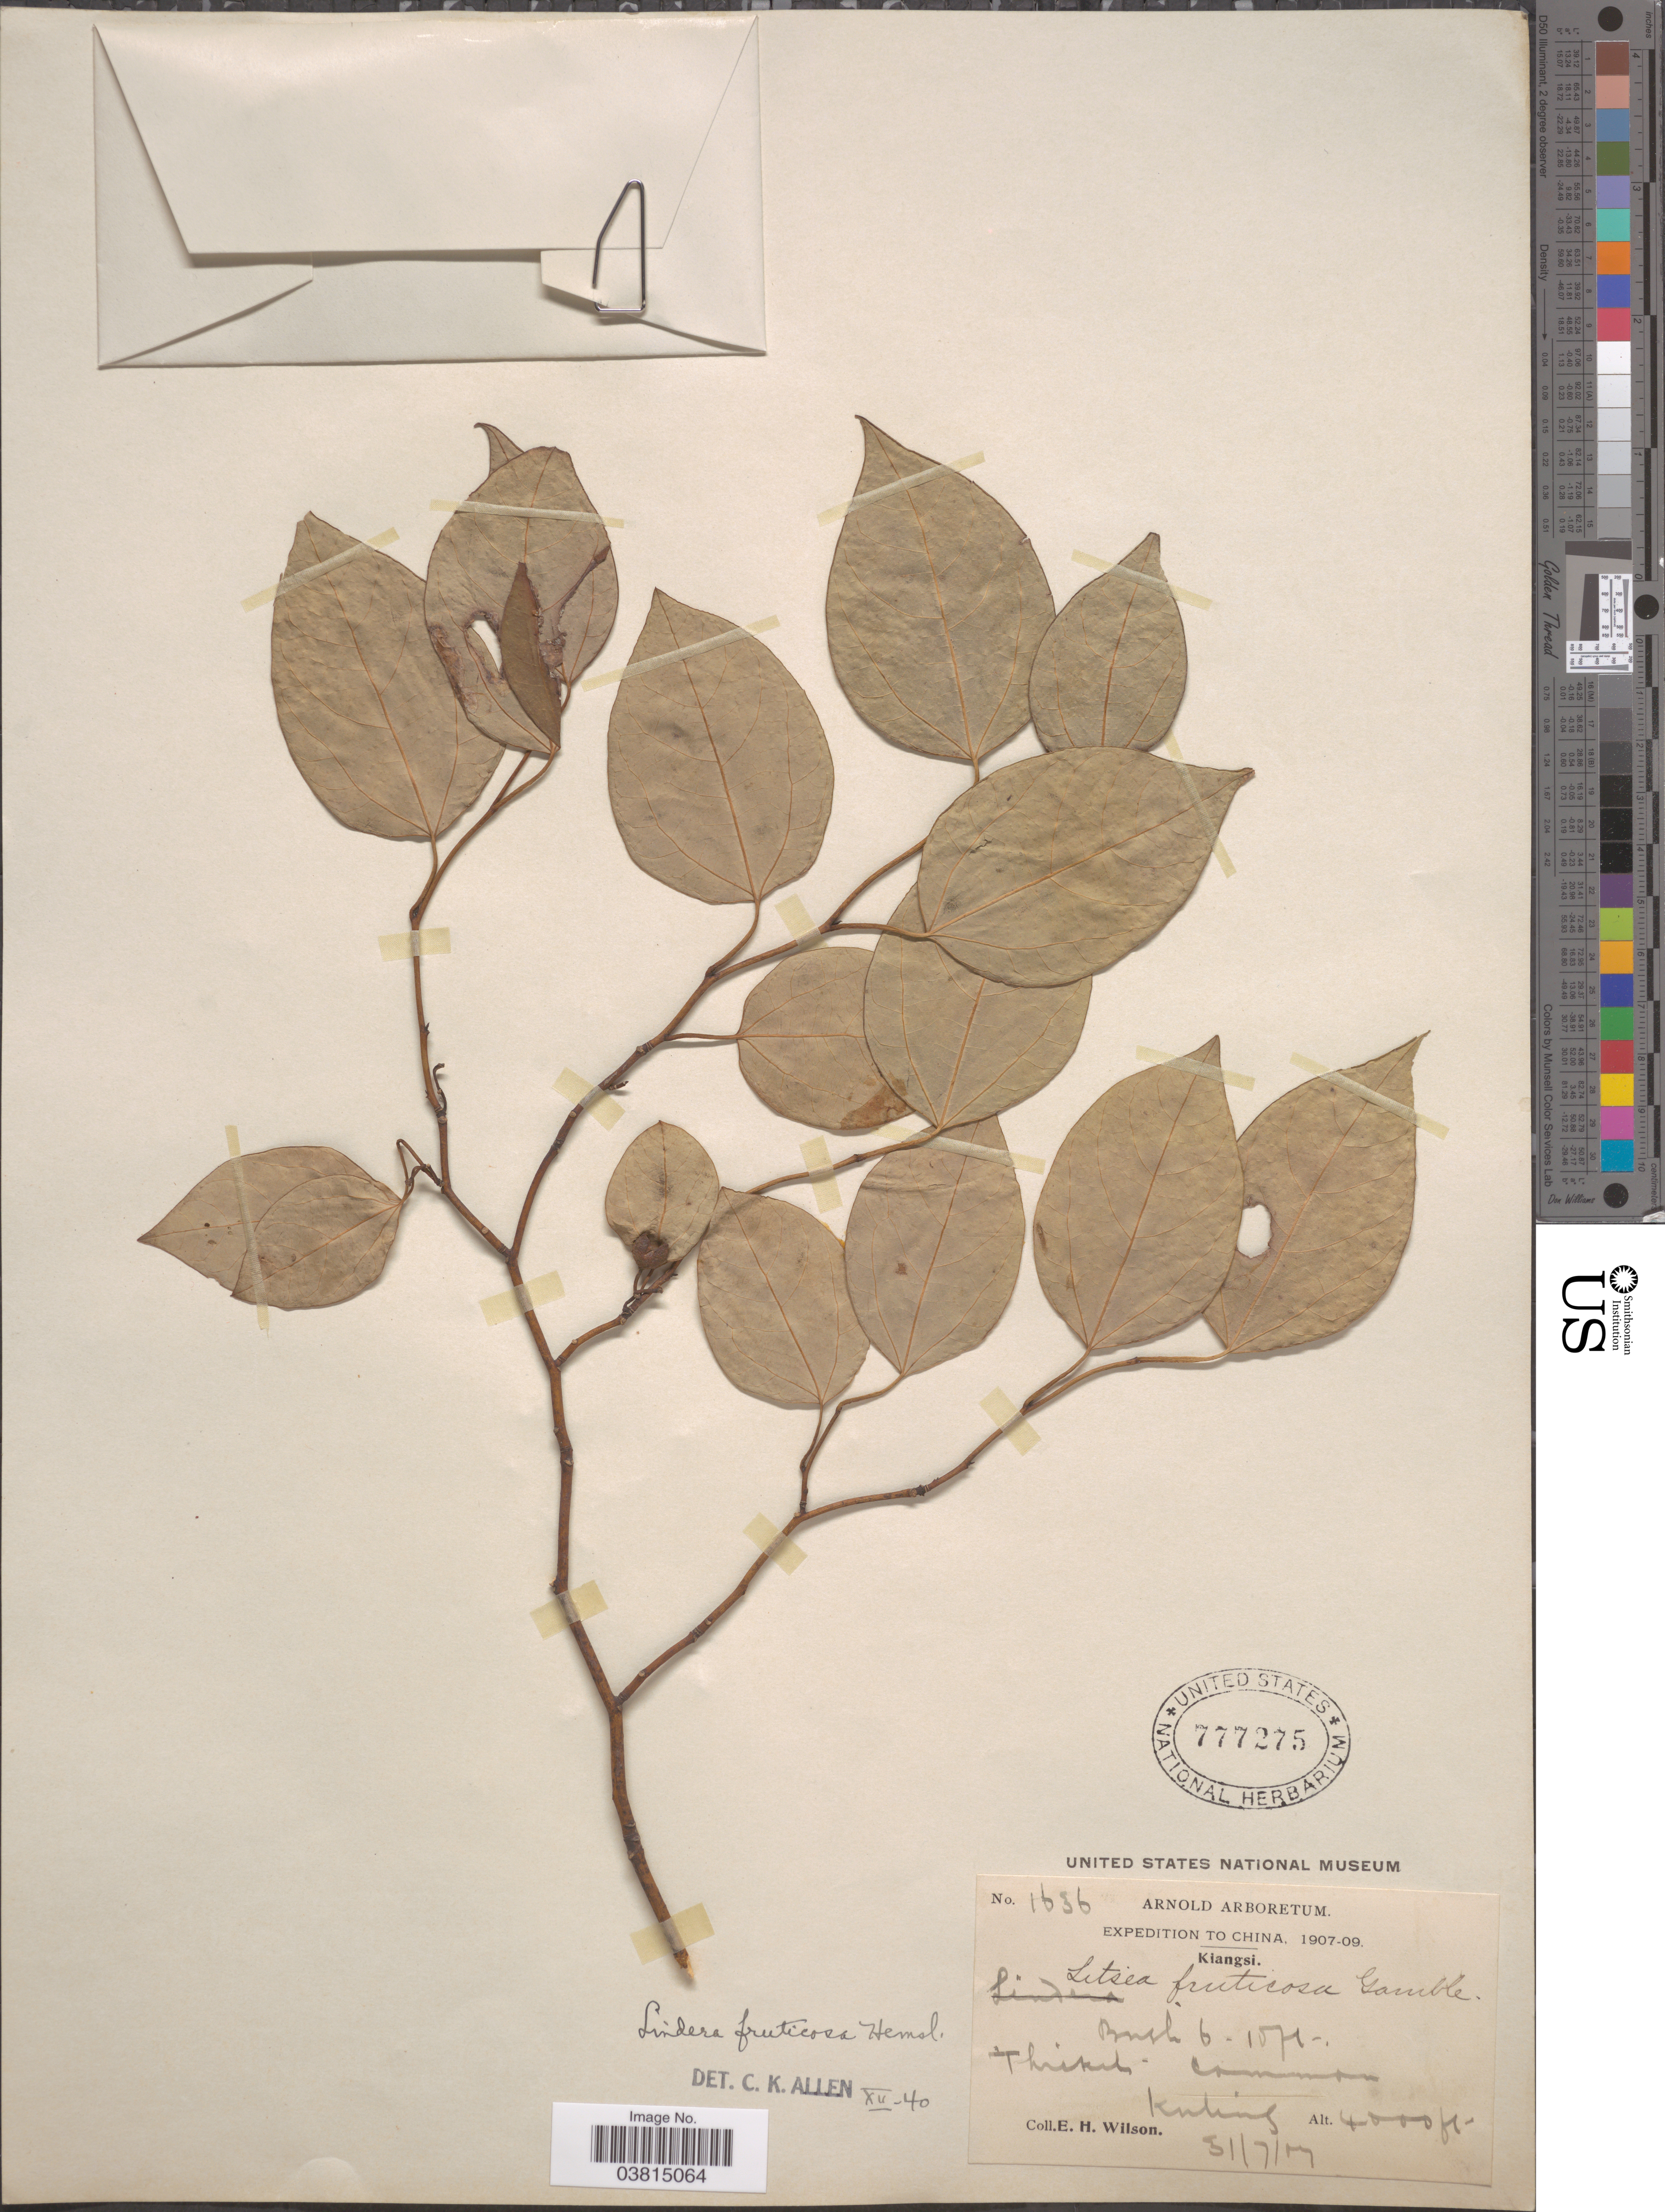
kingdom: Plantae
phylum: Tracheophyta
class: Magnoliopsida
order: Laurales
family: Lauraceae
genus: Lindera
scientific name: Lindera fruticosa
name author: Hemsl.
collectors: E. Wilson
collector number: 1636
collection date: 1907-07-31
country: China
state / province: Jiangxi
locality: Kiangsi. Koking [interpreted].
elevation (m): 1219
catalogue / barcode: US 777275